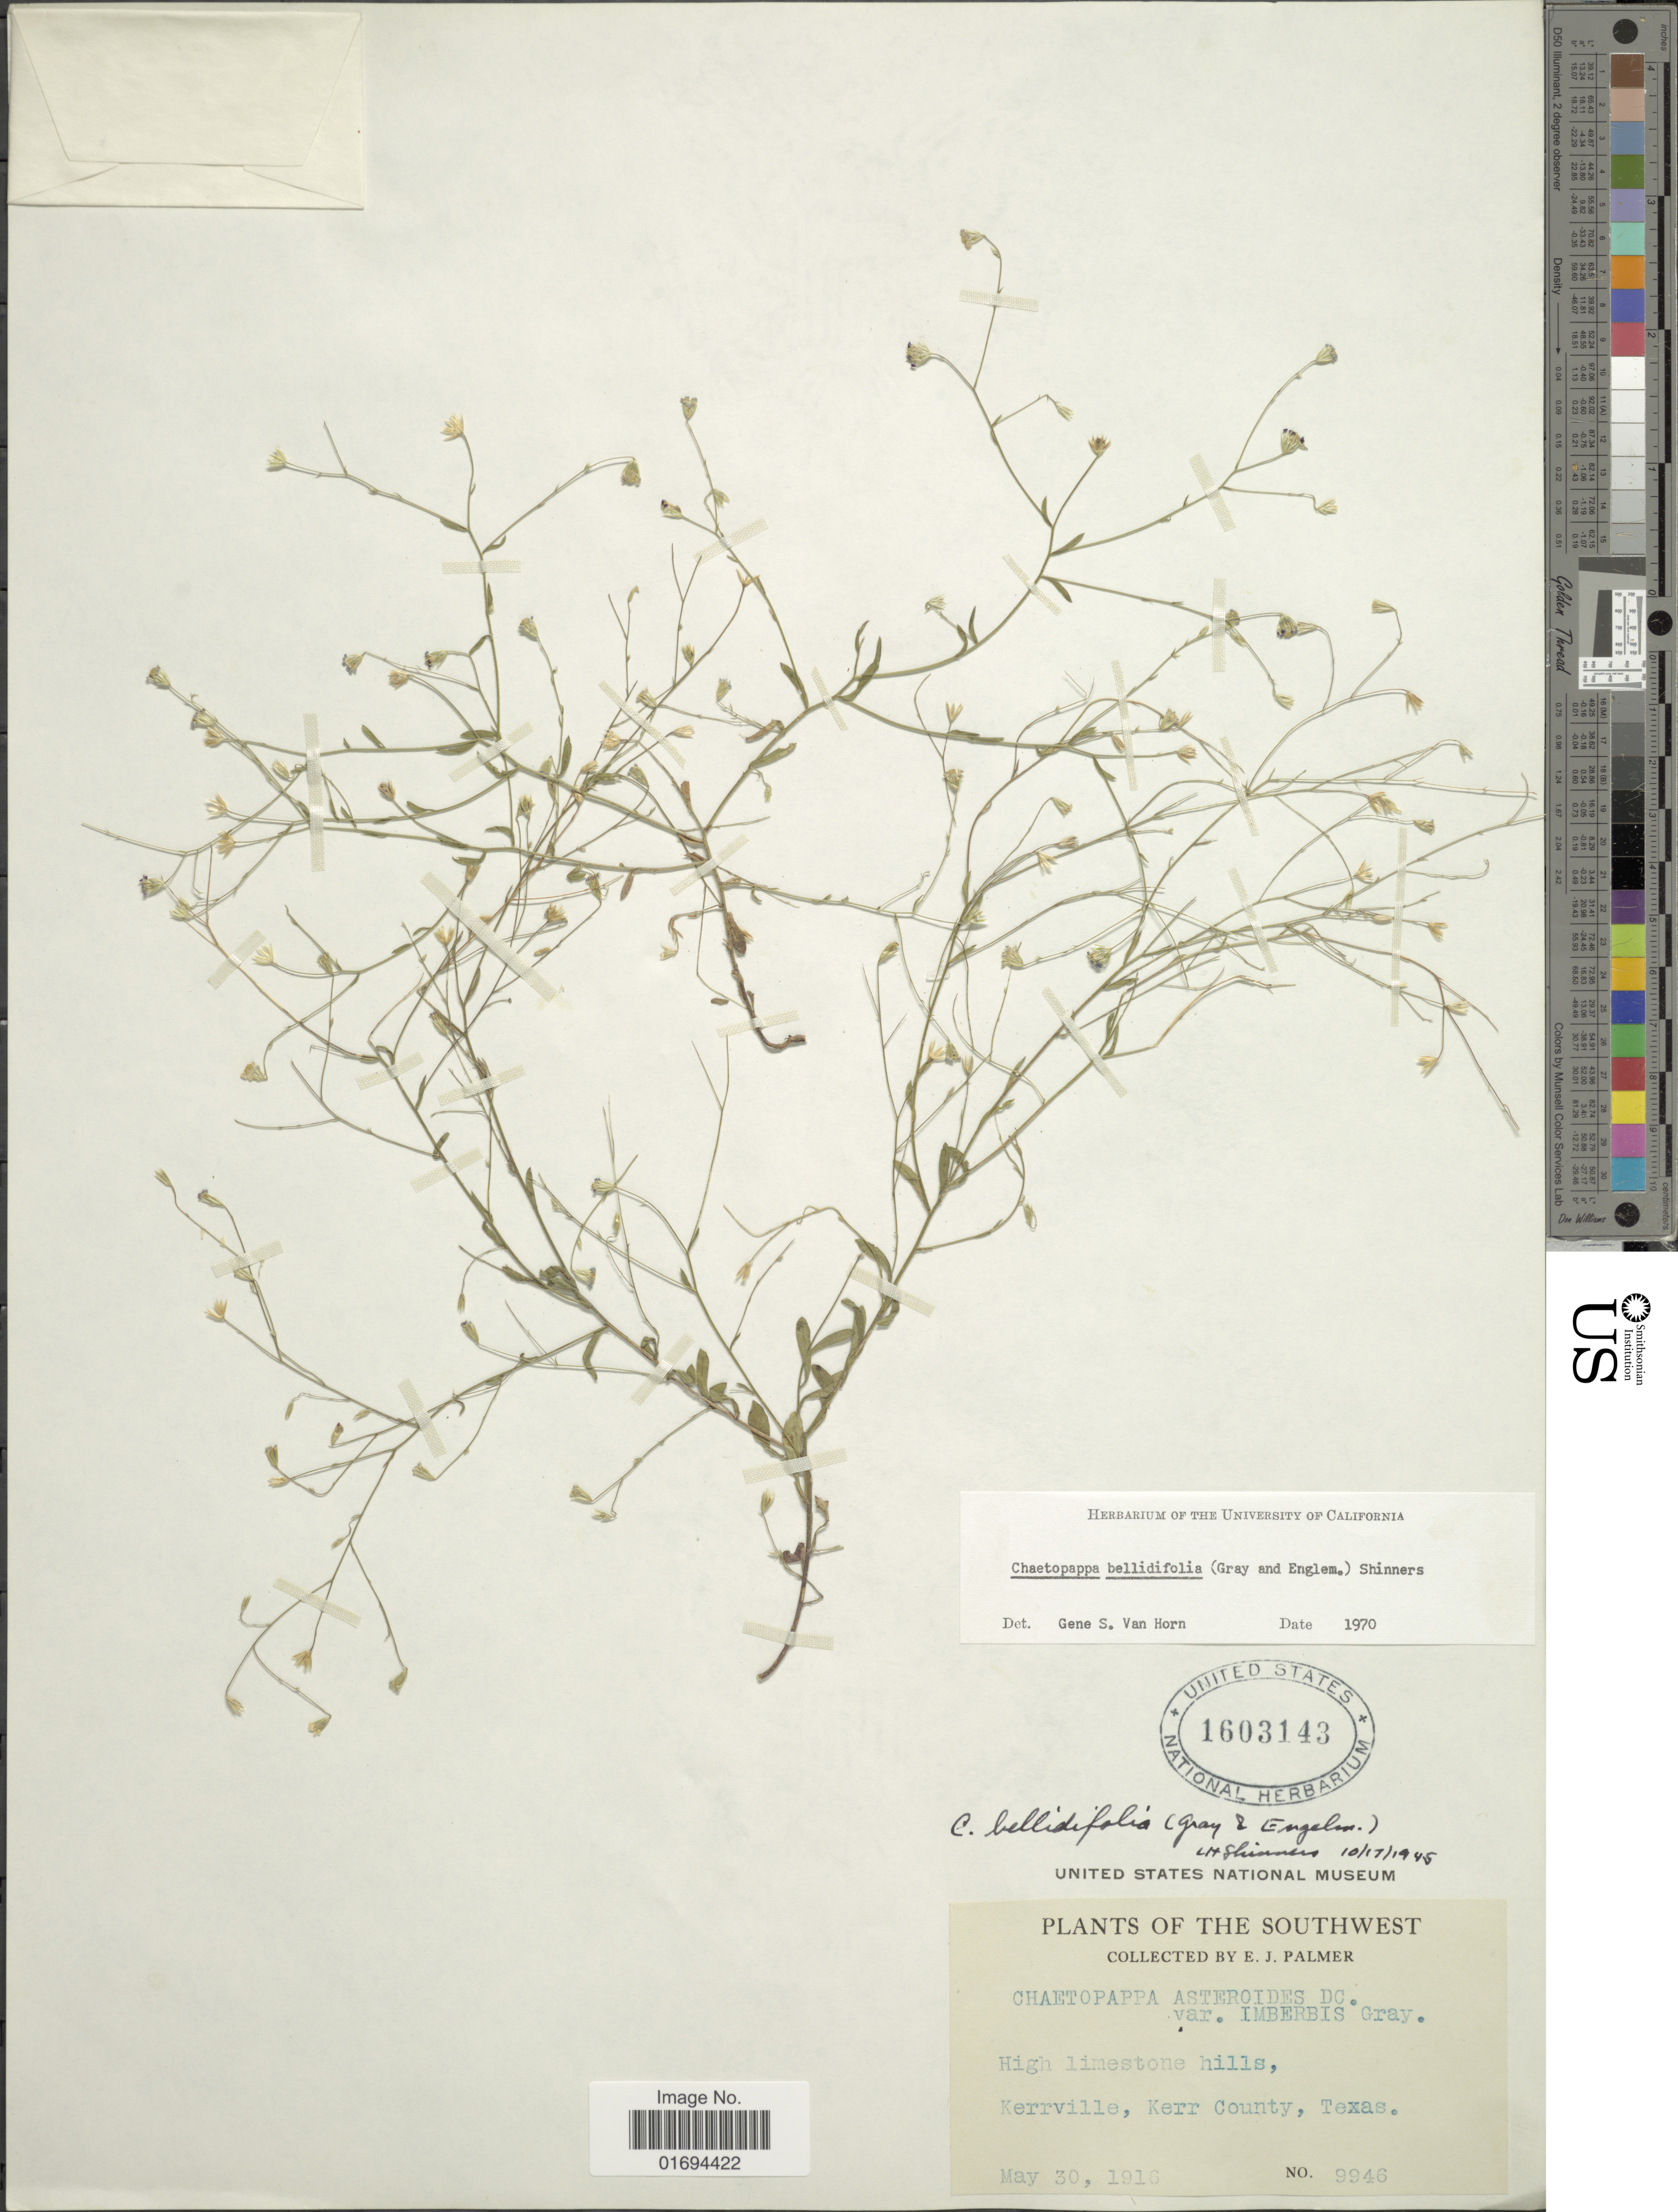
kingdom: Plantae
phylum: Tracheophyta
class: Magnoliopsida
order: Asterales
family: Asteraceae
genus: Chaetopappa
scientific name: Chaetopappa bellidifolia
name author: (A. Gray) Shinners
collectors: E. J. Palmer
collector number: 9946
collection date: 1916-05-30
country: United States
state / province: Texas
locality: Southwest, Kerrville, Kerr County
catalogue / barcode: US 1603143